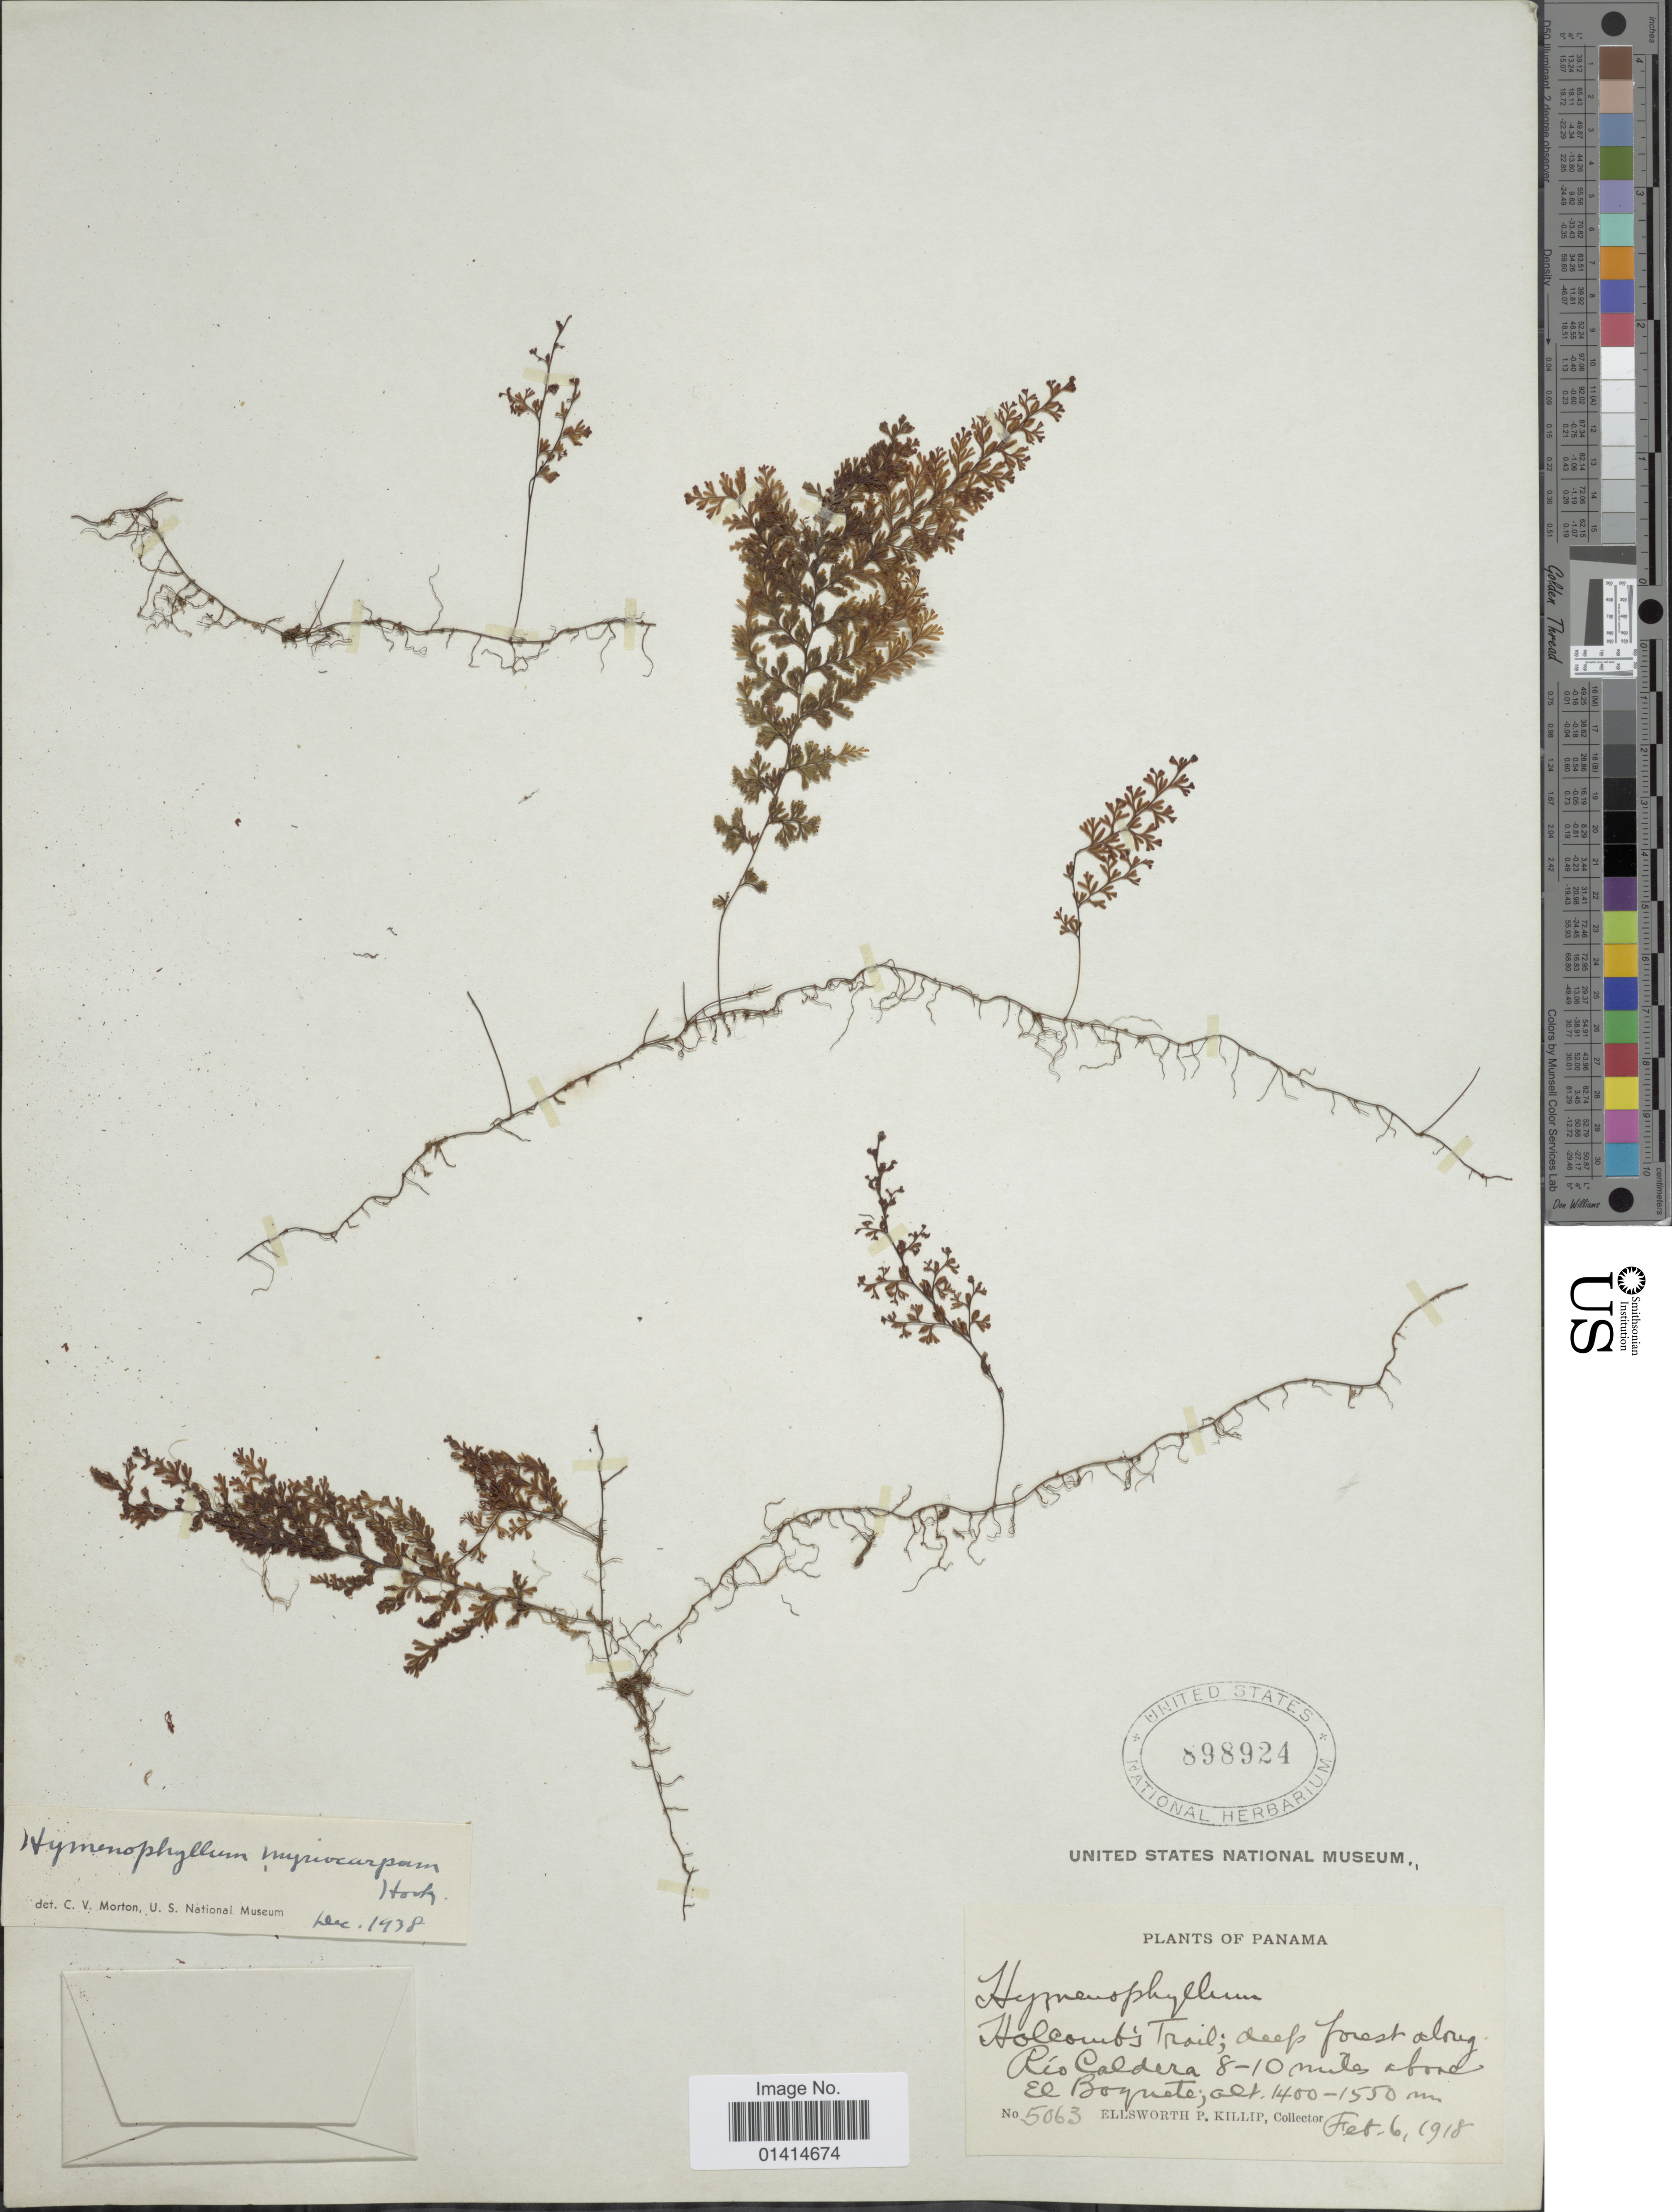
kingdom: Plantae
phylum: Tracheophyta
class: Polypodiopsida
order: Hymenophyllales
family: Hymenophyllaceae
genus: Hymenophyllum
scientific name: Hymenophyllum undulatum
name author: (Sw.) Sw.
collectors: E. P. Killip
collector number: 5063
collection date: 1918-02-06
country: Panama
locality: Holcom's Trail; deep forest along Rio Caldera 8-10 miles above El Boquete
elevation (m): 1400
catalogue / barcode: US 898924